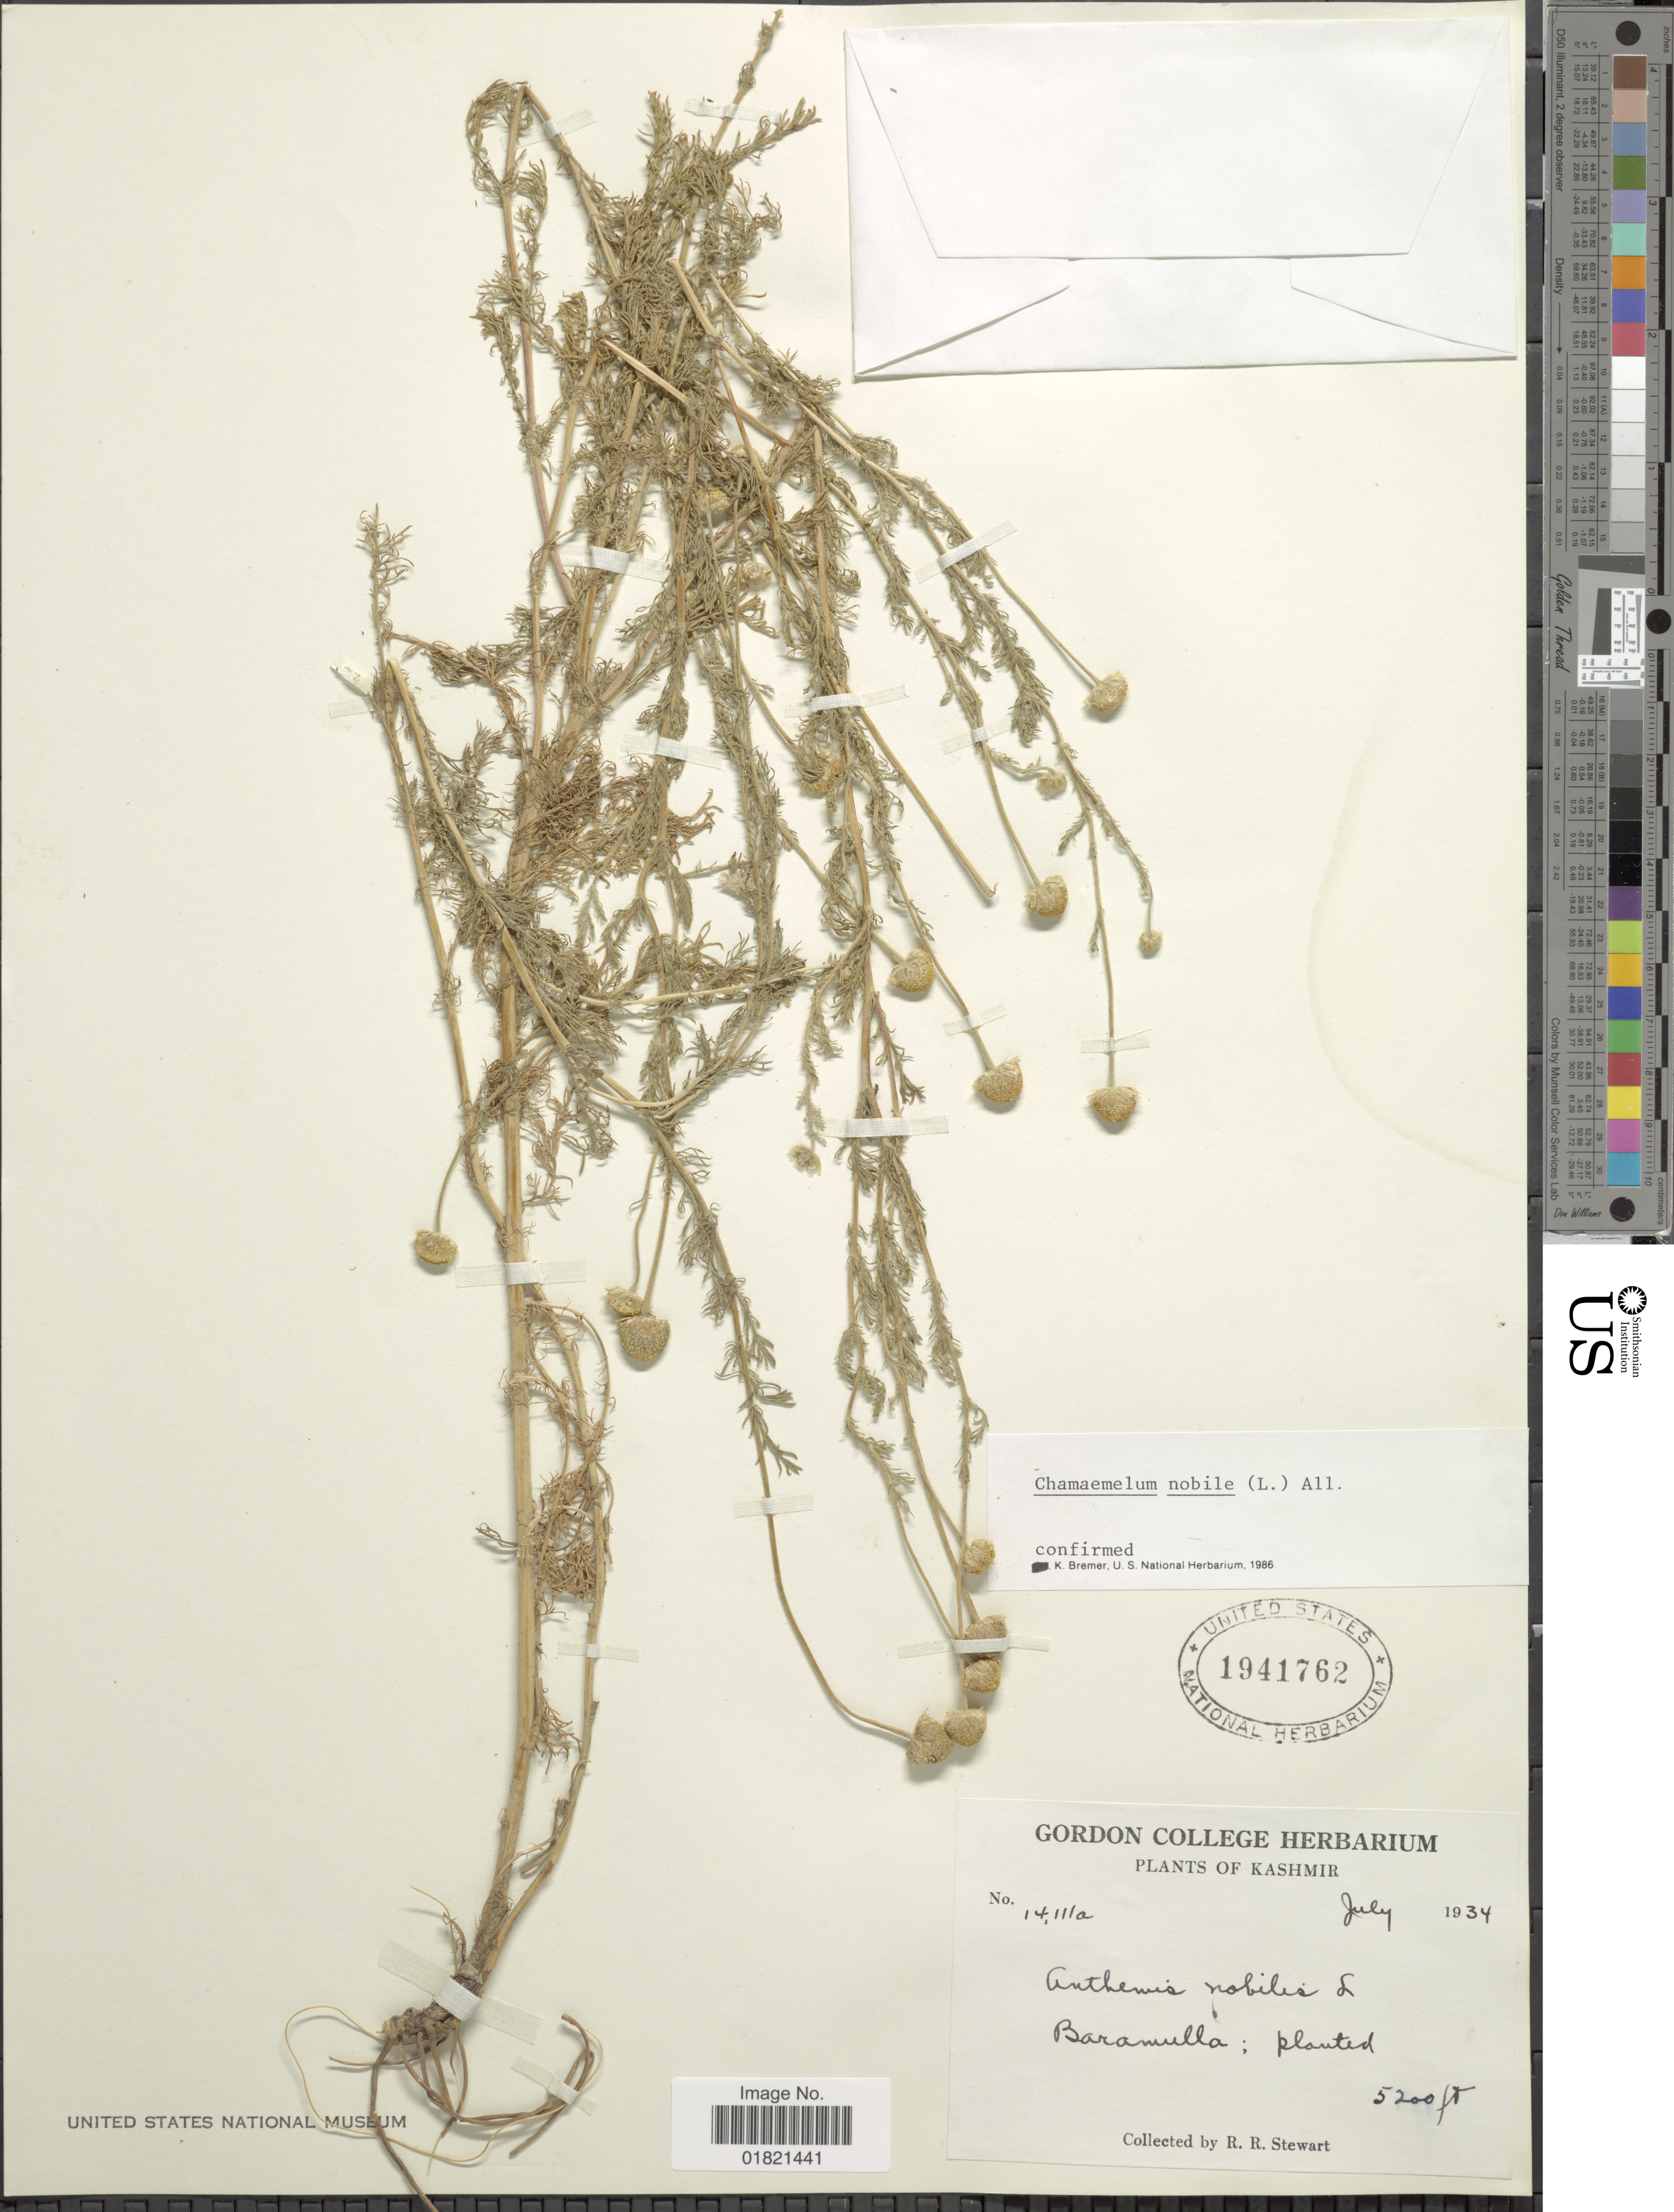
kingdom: Plantae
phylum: Tracheophyta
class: Magnoliopsida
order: Asterales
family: Asteraceae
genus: Chamaemelum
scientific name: Chamaemelum nobile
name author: (L.) All.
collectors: R. R. Stewart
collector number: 14111a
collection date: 1934-07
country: India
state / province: Jammu and Kashmir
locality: Kashmir, Baramulla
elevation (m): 1585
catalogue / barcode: US 1941762